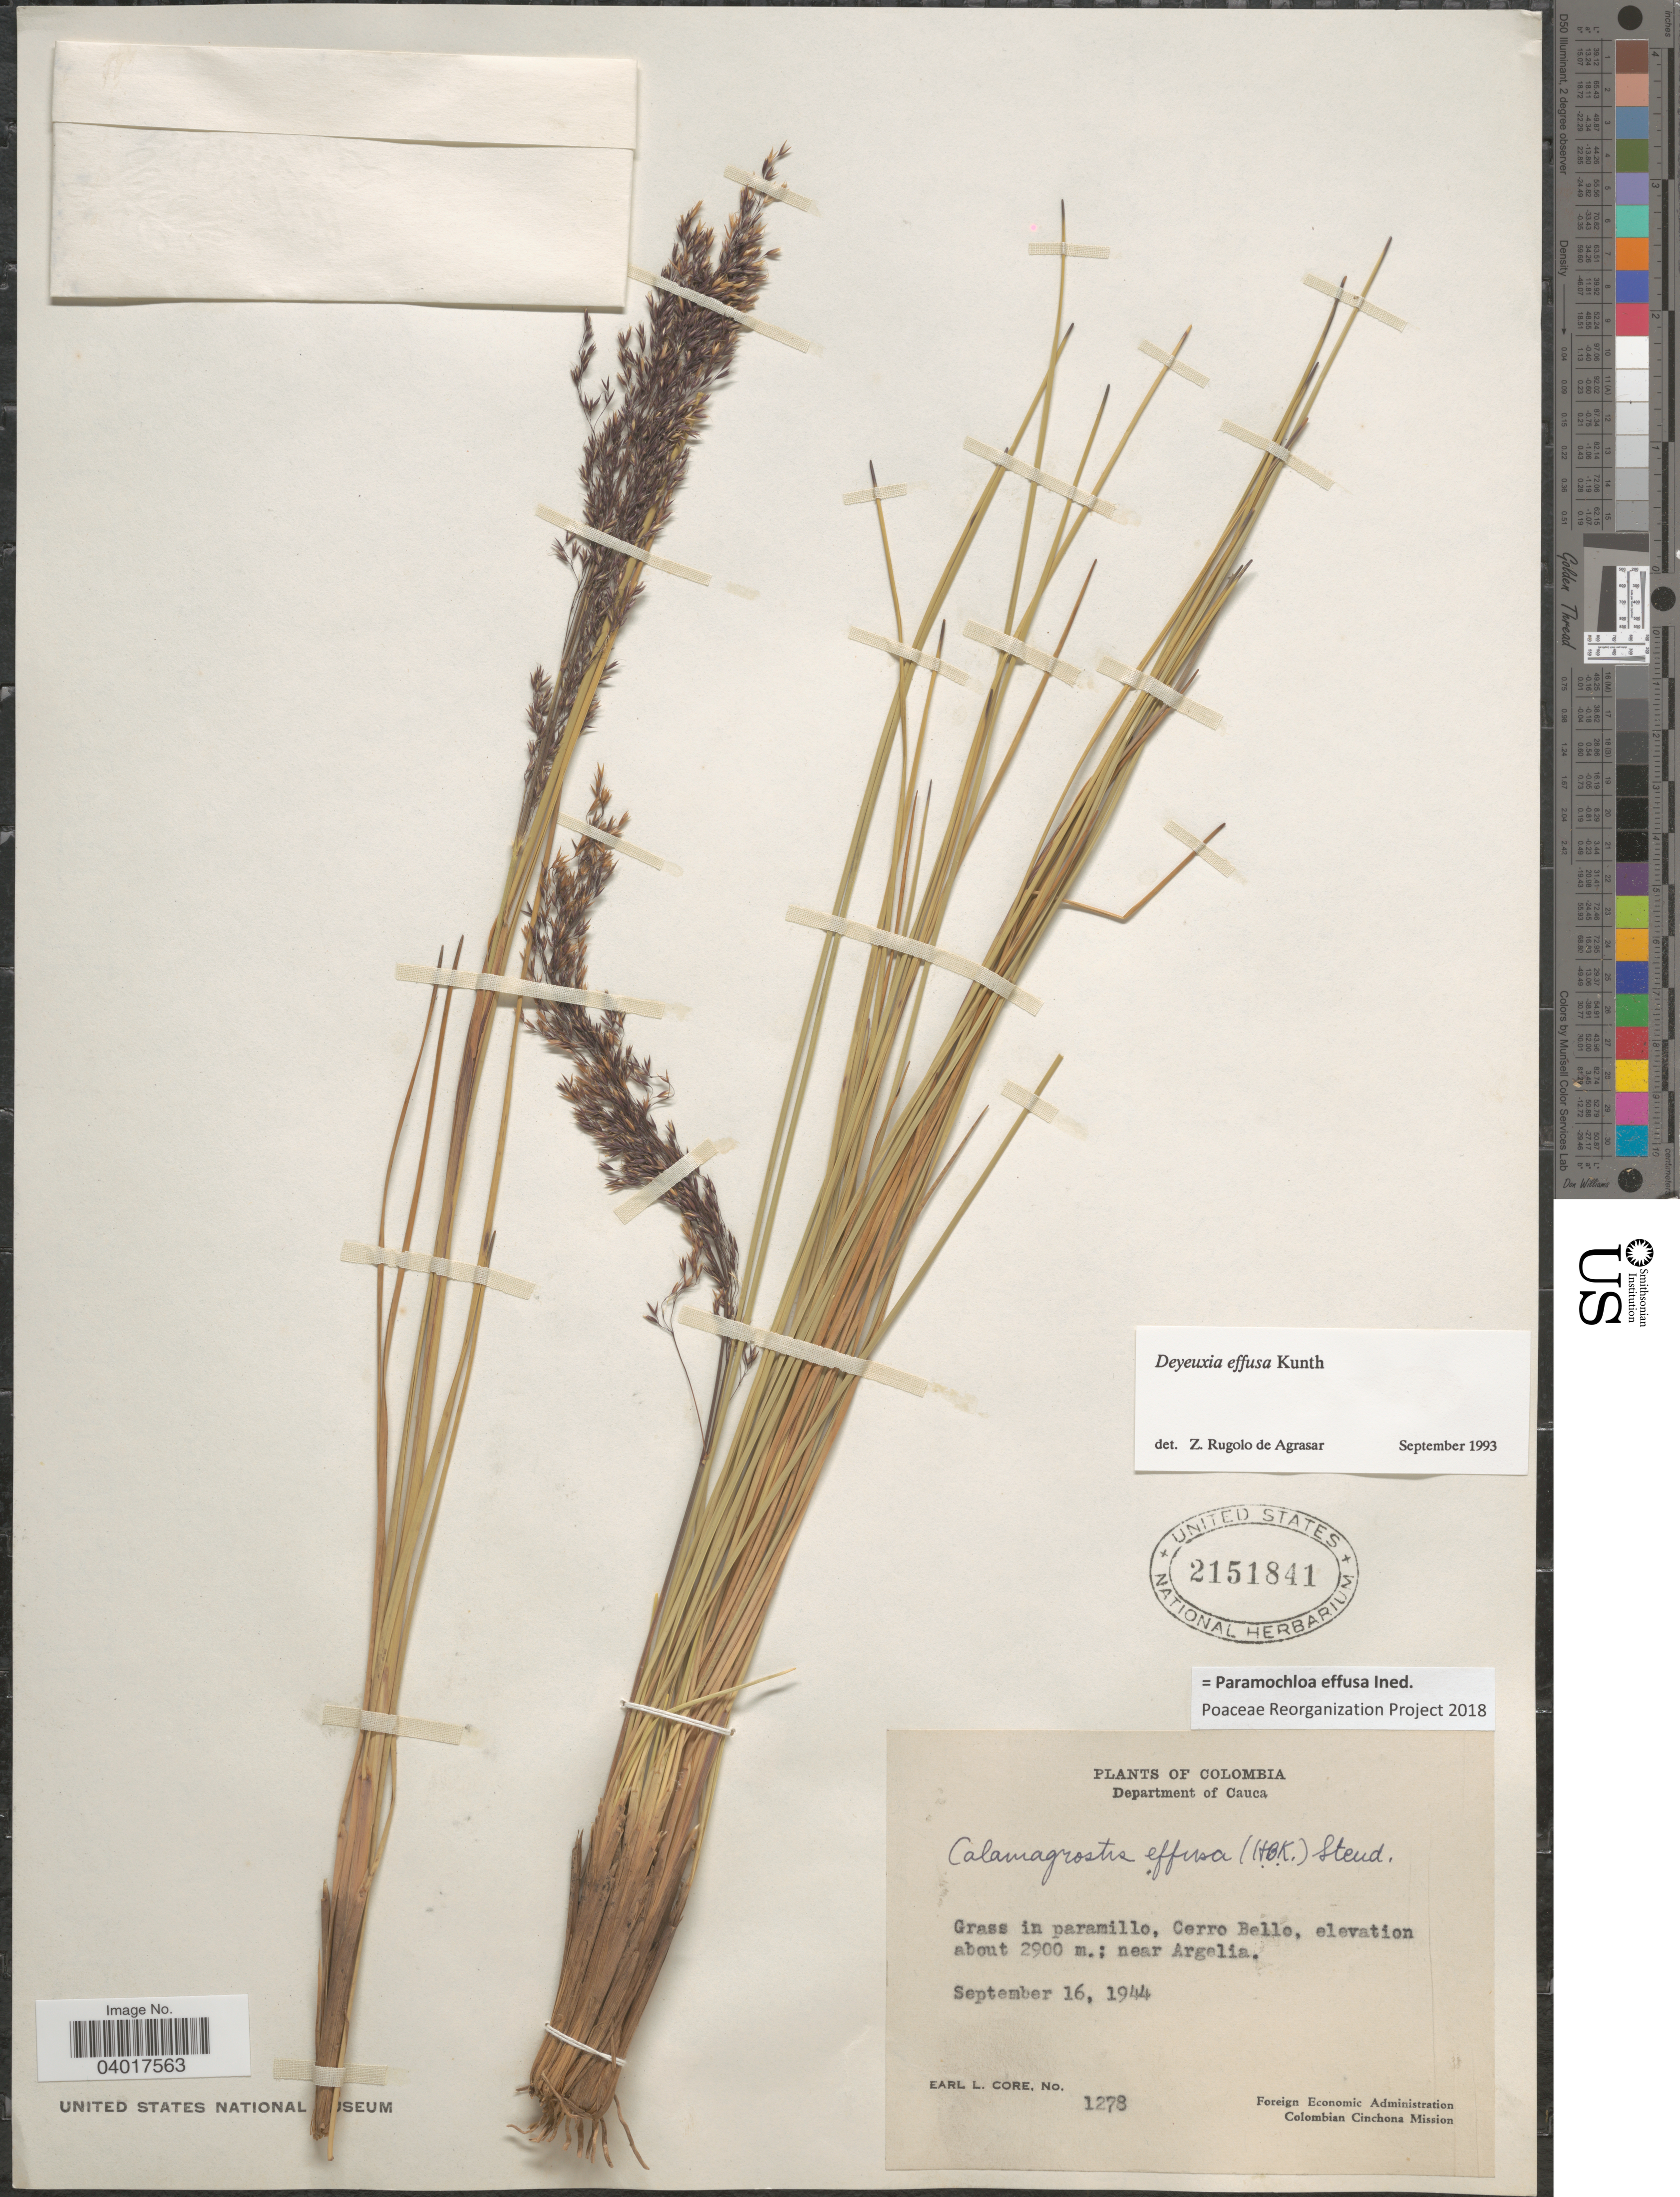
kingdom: Plantae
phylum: Tracheophyta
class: Liliopsida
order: Poales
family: Poaceae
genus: Paramochloa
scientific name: Paramochloa effusa ined.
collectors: E. L. Core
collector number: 1278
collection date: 1944-09-16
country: Colombia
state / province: Cauca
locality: Department of Cauca. Cerro Bello, near Argelia.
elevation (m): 2900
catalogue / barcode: US 2151841